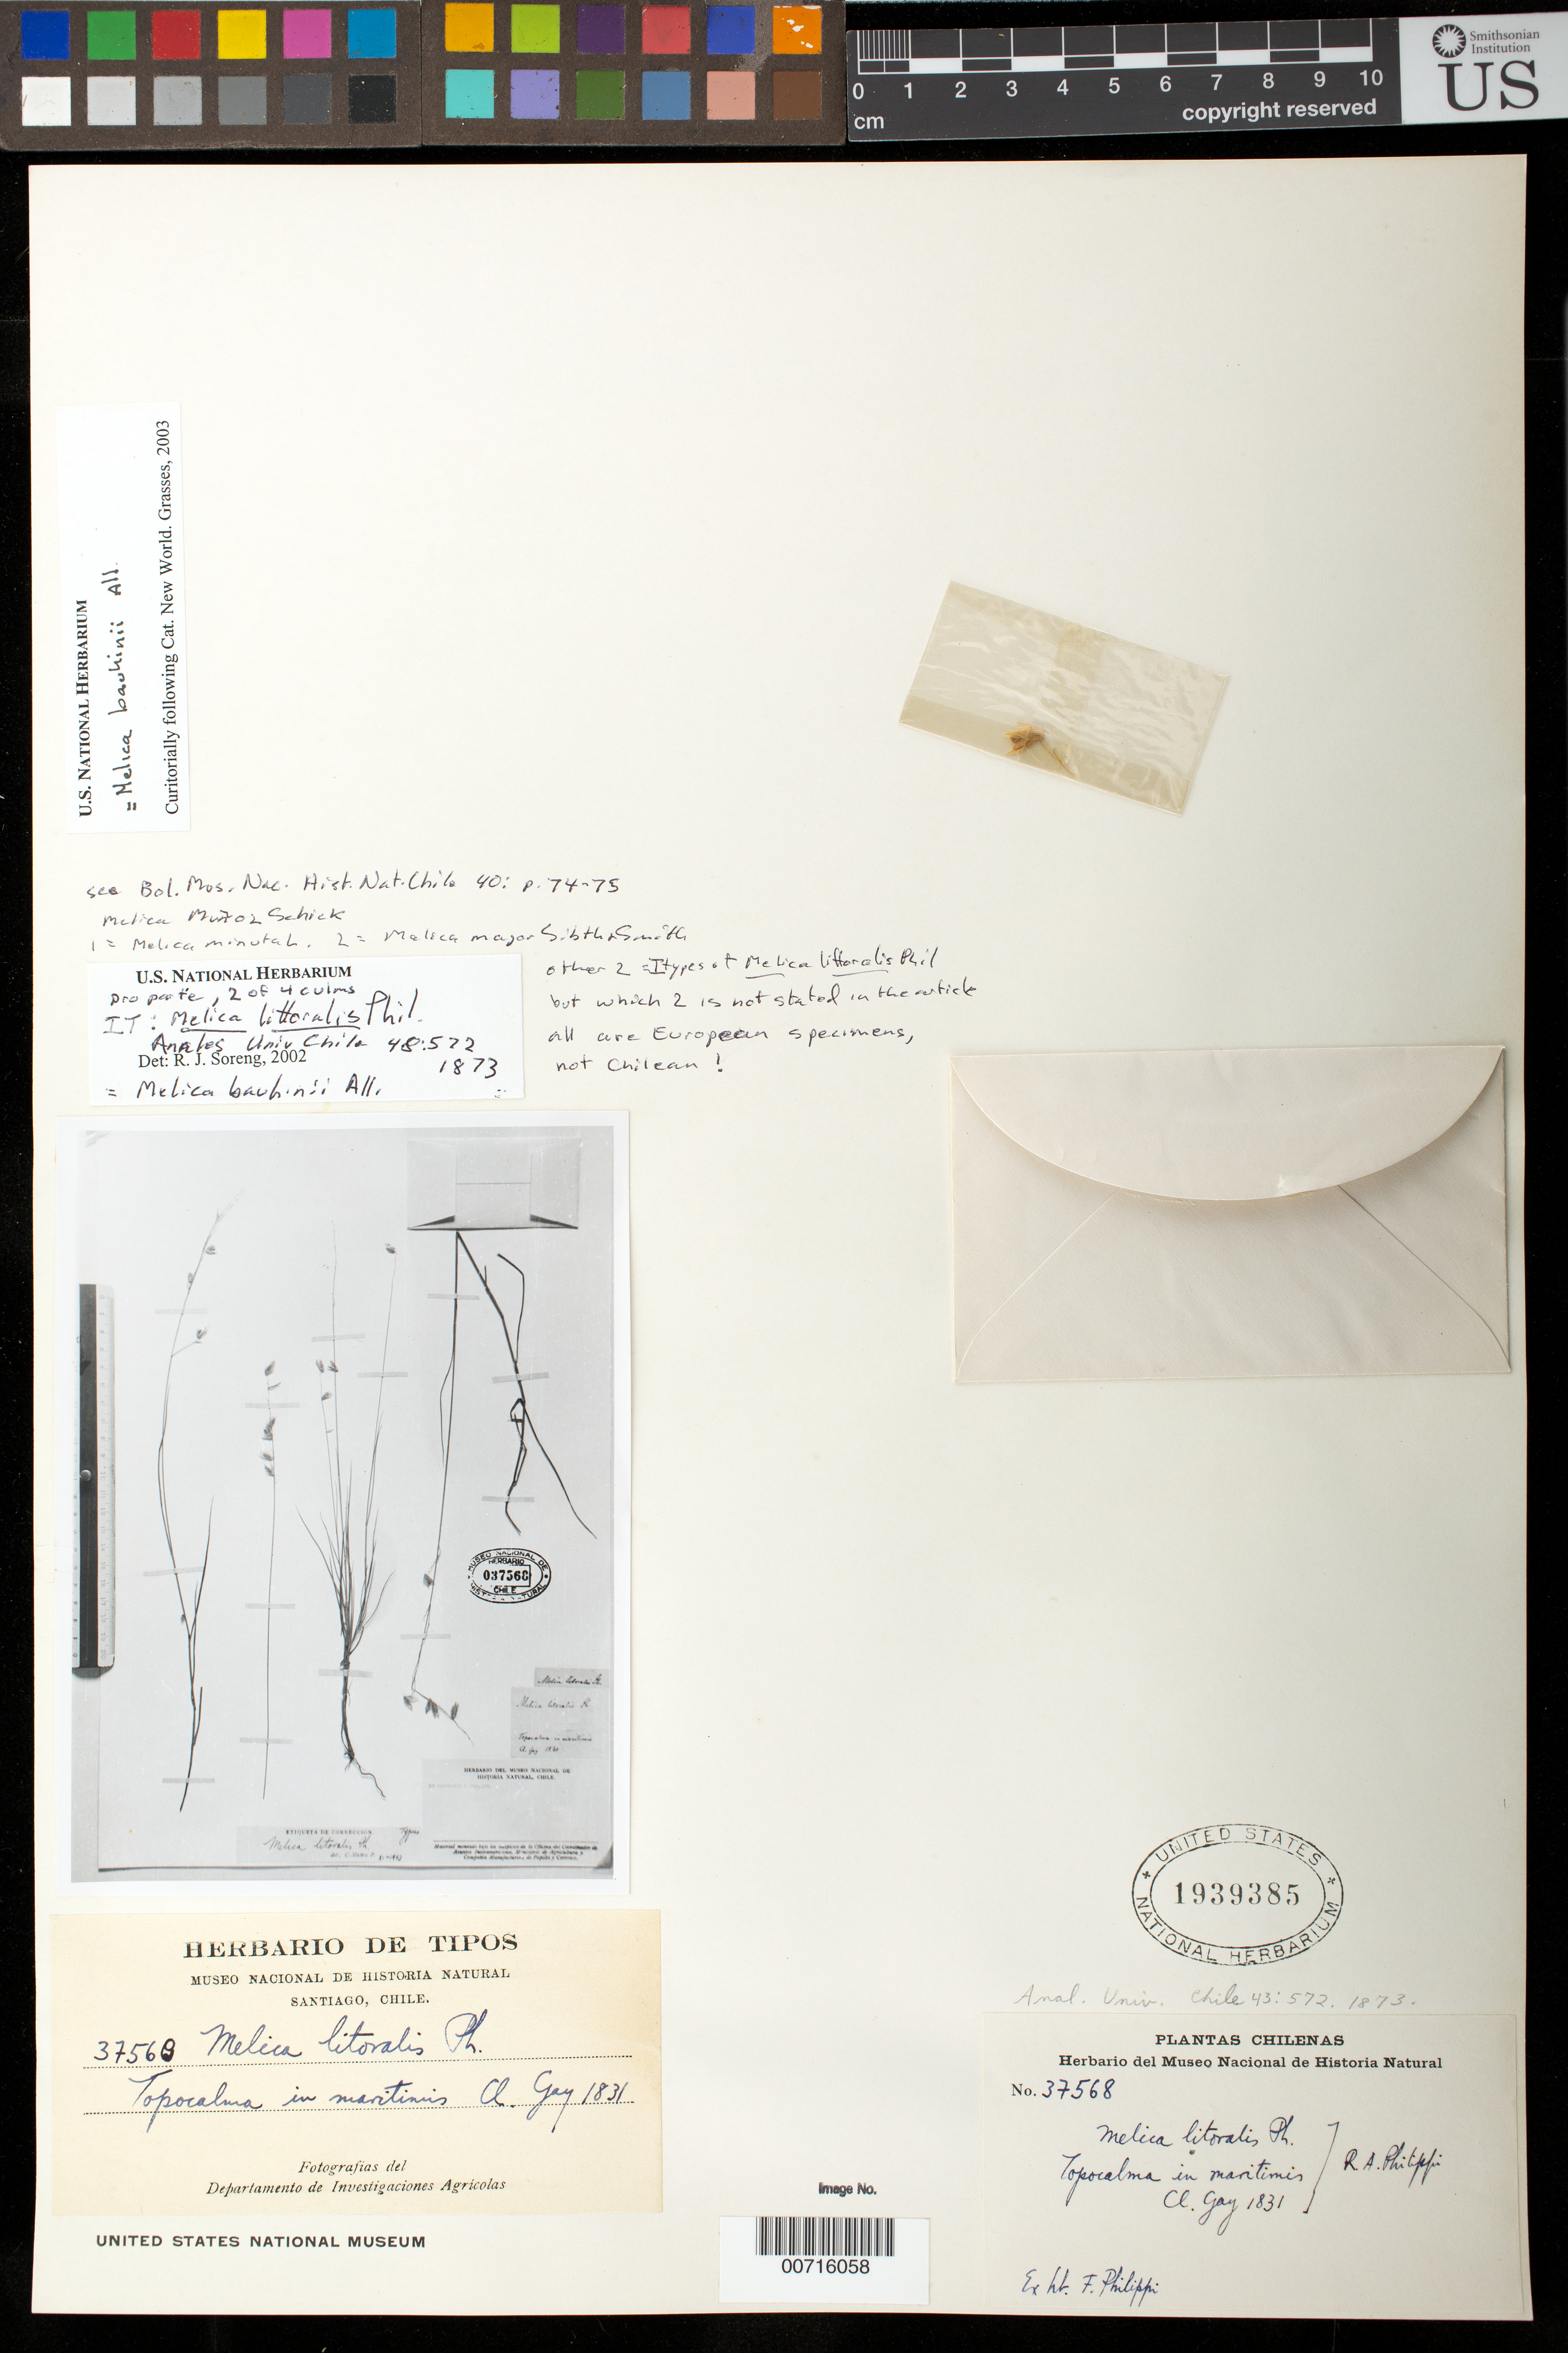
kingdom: Plantae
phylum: Tracheophyta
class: Liliopsida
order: Poales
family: Poaceae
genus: Melica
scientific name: Melica litoralis Phil., nom. illeg.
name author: Phil.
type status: Isotype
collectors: C. Gay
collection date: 1831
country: Chile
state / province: O'Higgins (VI)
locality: Topocalma in maritimis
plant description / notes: Photograph and fragmentary material of type specimen ex herb. Mus. Nac. Hist. Nat. (Chile). As noted in Tropicos (May 2019), " Apparently this is a specimen of European origin that was mingled with Chilean material in with Philippi's herbarium and mistaken for a Chilean species."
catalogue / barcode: US 1939385